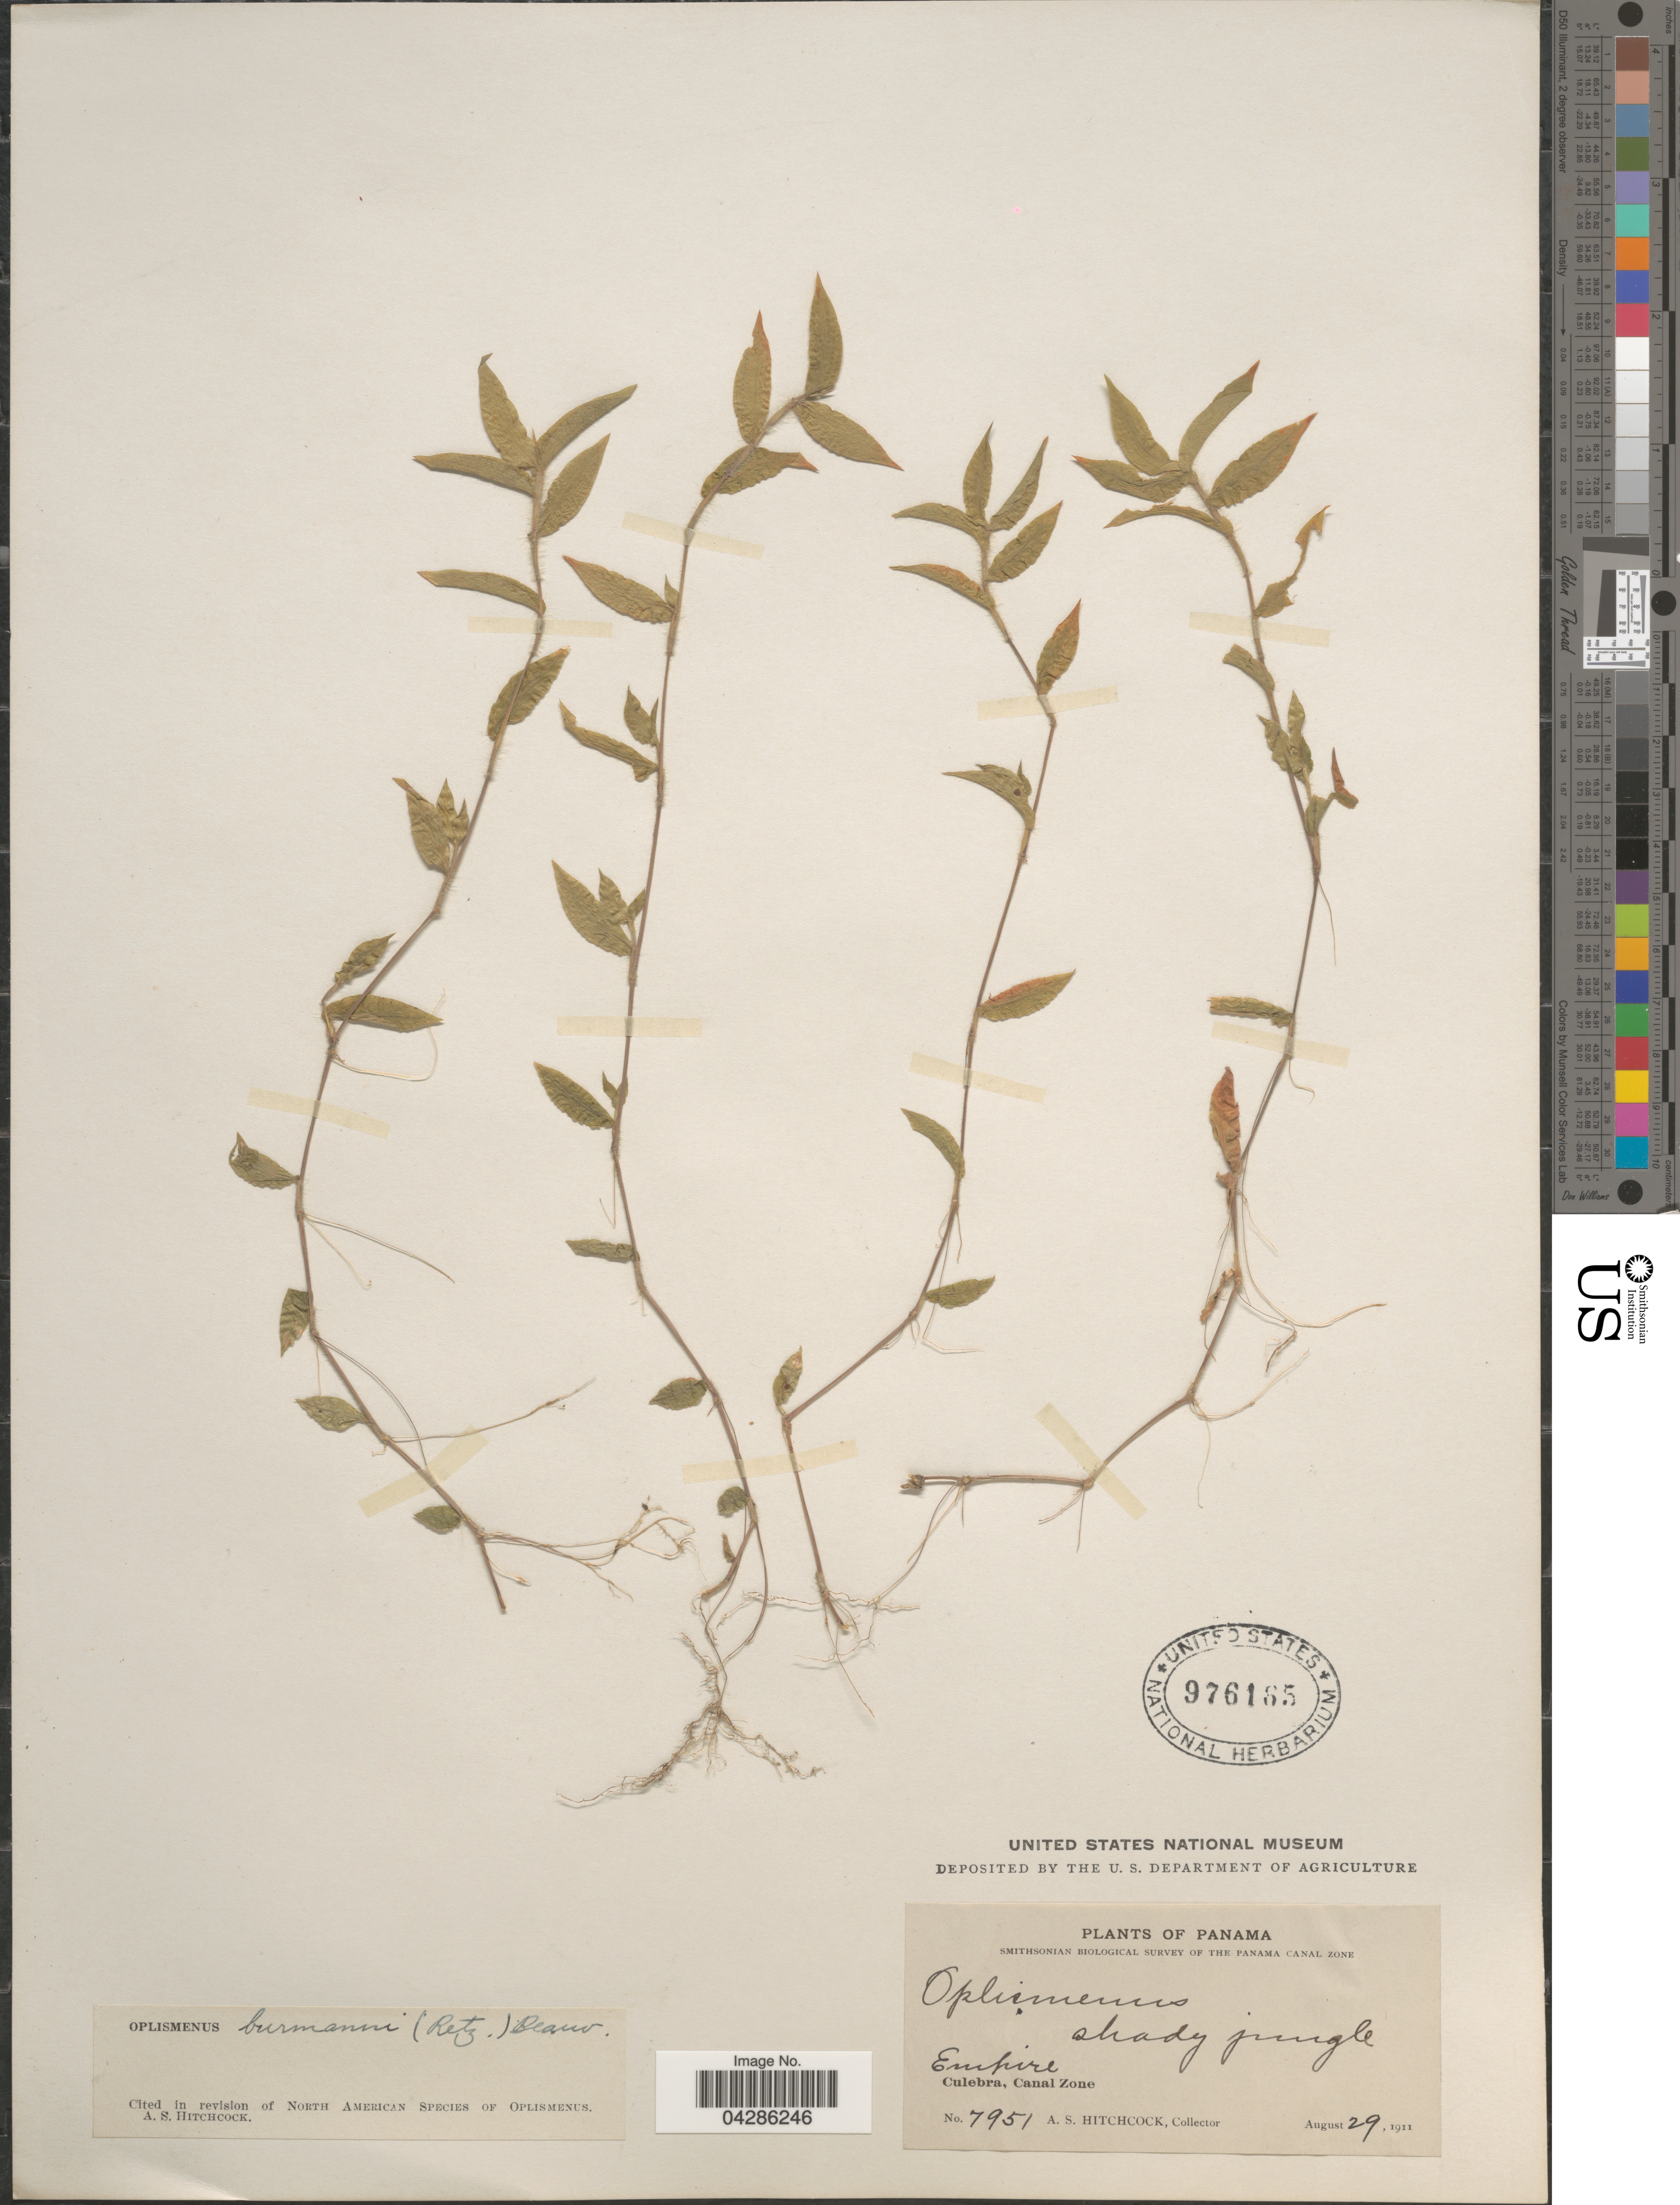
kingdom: Plantae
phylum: Tracheophyta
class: Liliopsida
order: Poales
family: Poaceae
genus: Oplismenus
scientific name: Oplismenus burmannii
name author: (Retz.) P. Beauv.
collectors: A. S. Hitchcock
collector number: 7951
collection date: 1911-08-29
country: Panama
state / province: Colón / Panamá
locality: Smithsonian Biological Survey of The Panama Canal Zone. Shady jungle. Empire. Culebra, Canal Zone.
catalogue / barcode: US 976165